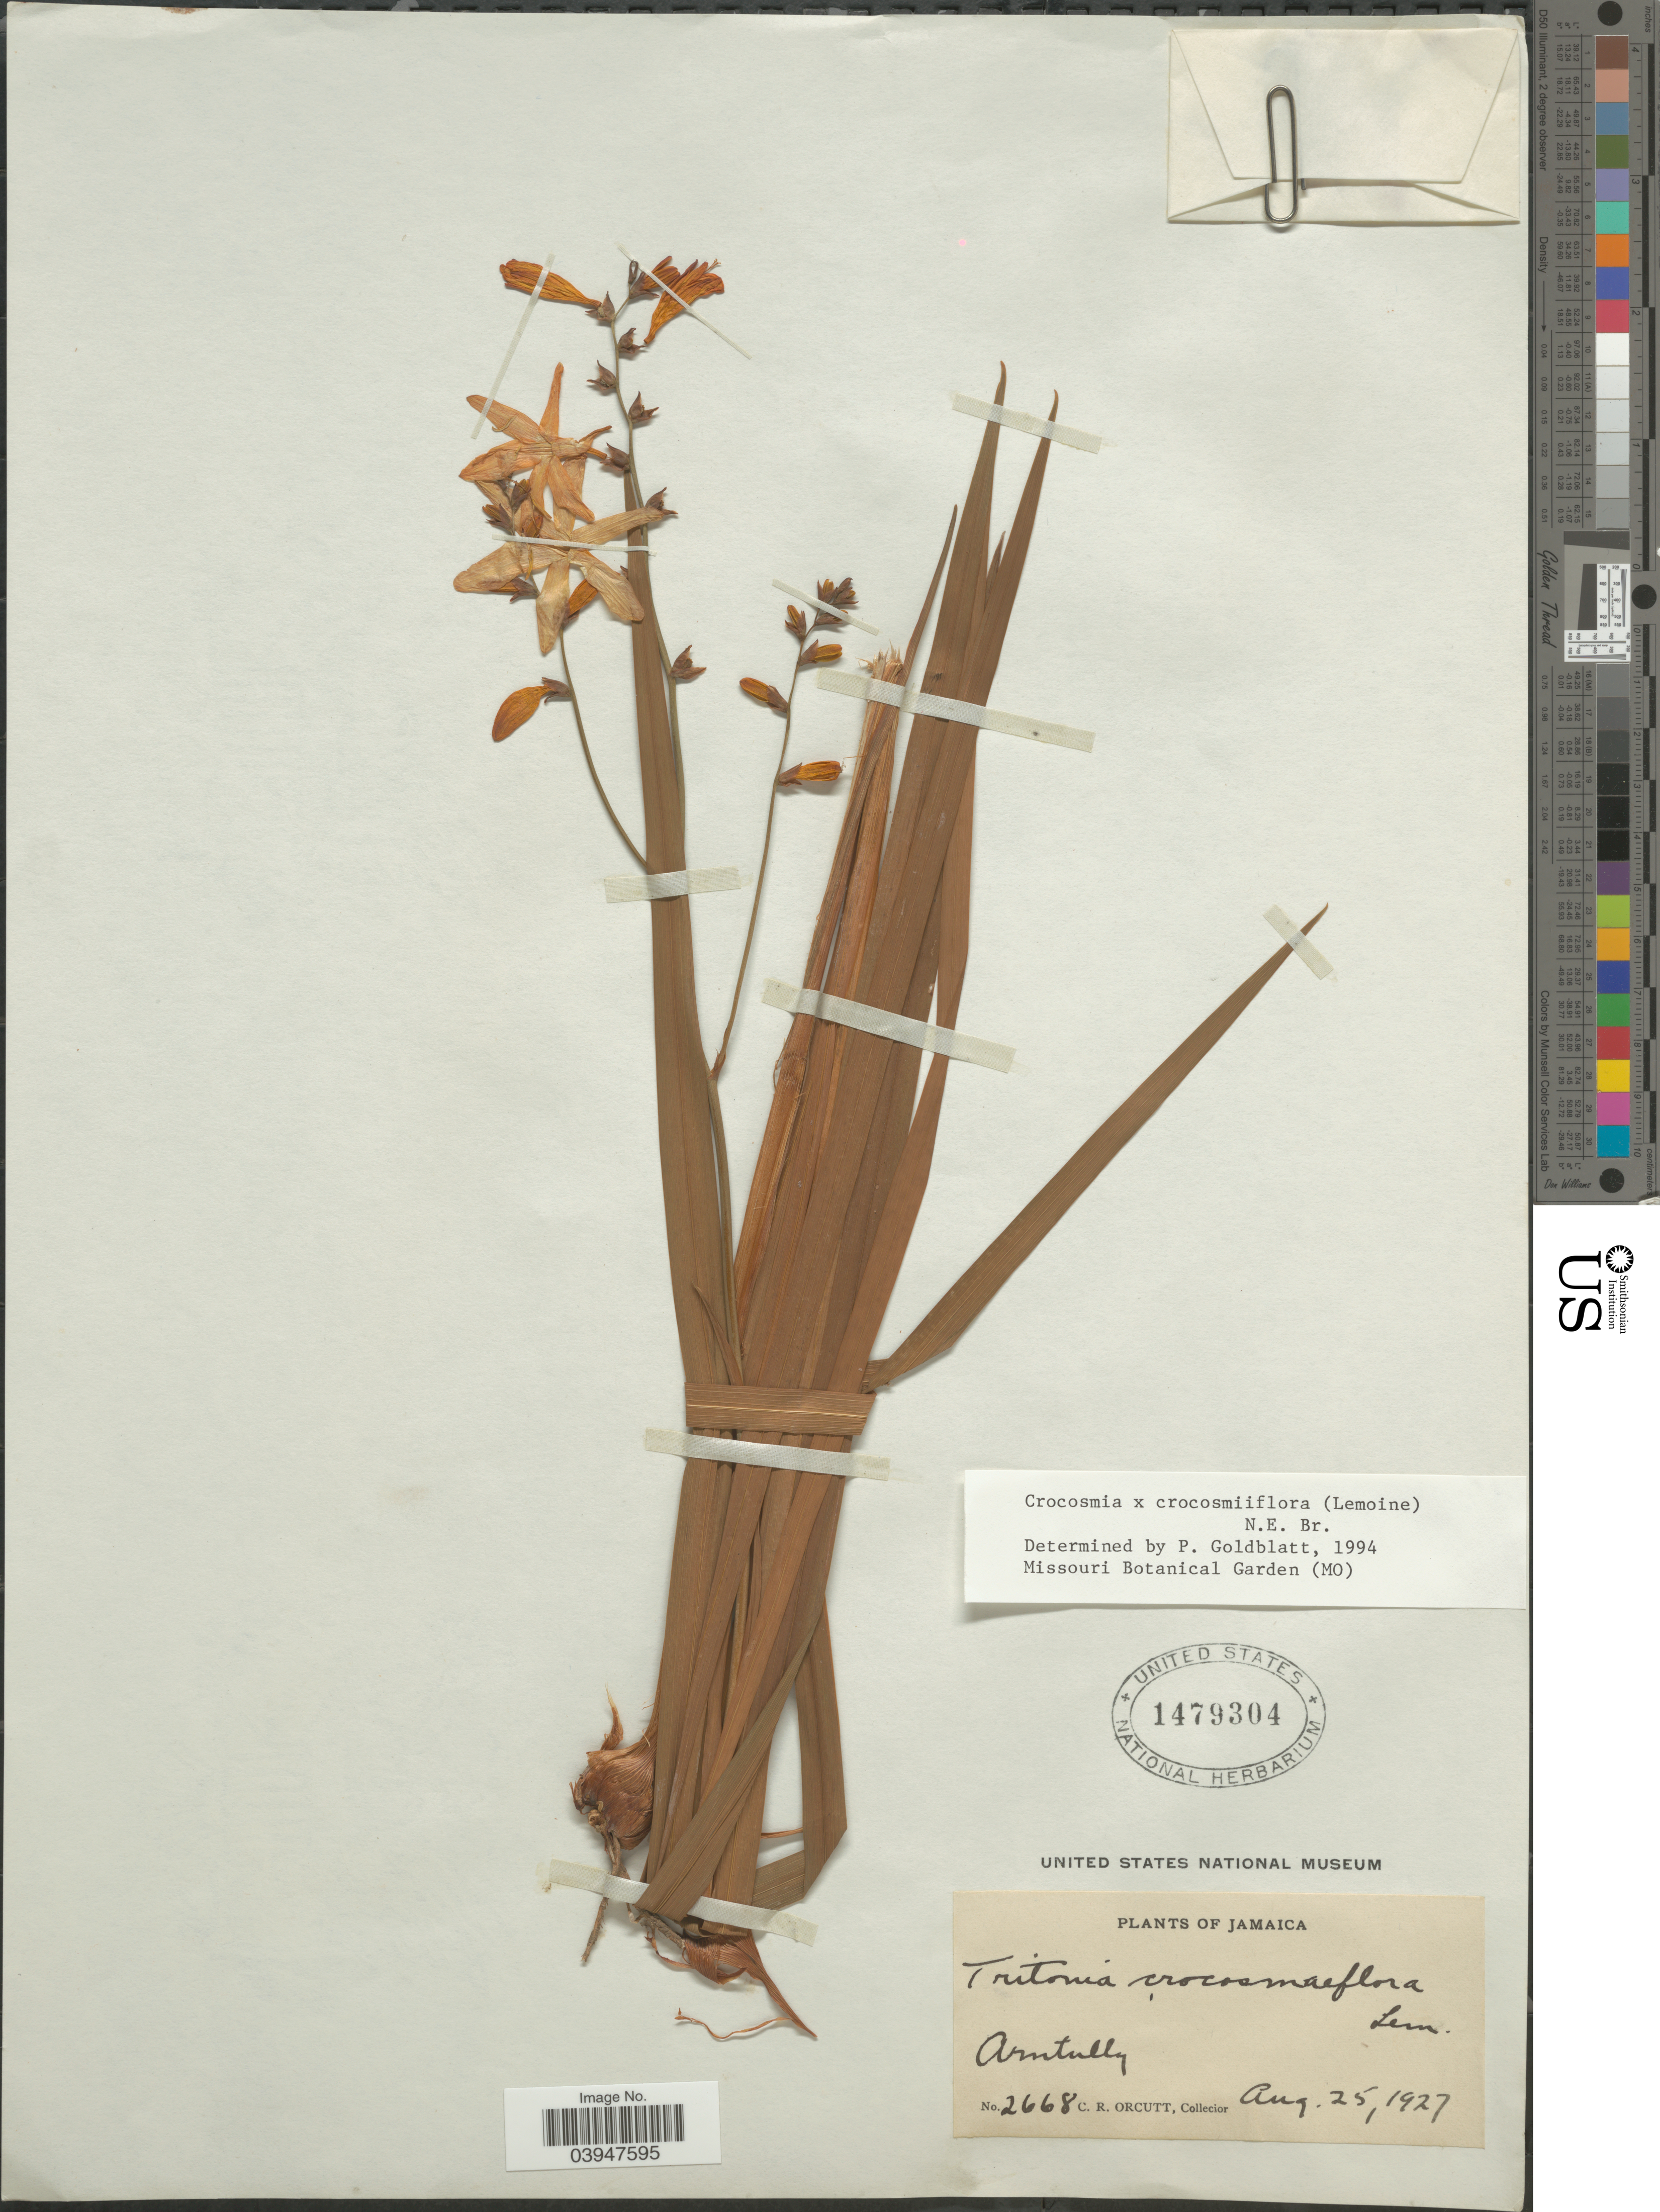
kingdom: Plantae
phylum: Tracheophyta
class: Liliopsida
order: Asparagales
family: Iridaceae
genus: Crocosmia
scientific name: Crocosmia x crocosmiiflora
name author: (Lemoine) N.E. Br.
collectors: C. R. Orcutt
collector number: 2668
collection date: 1927-08-25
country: Jamaica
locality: Arntully.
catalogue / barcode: US 1479304